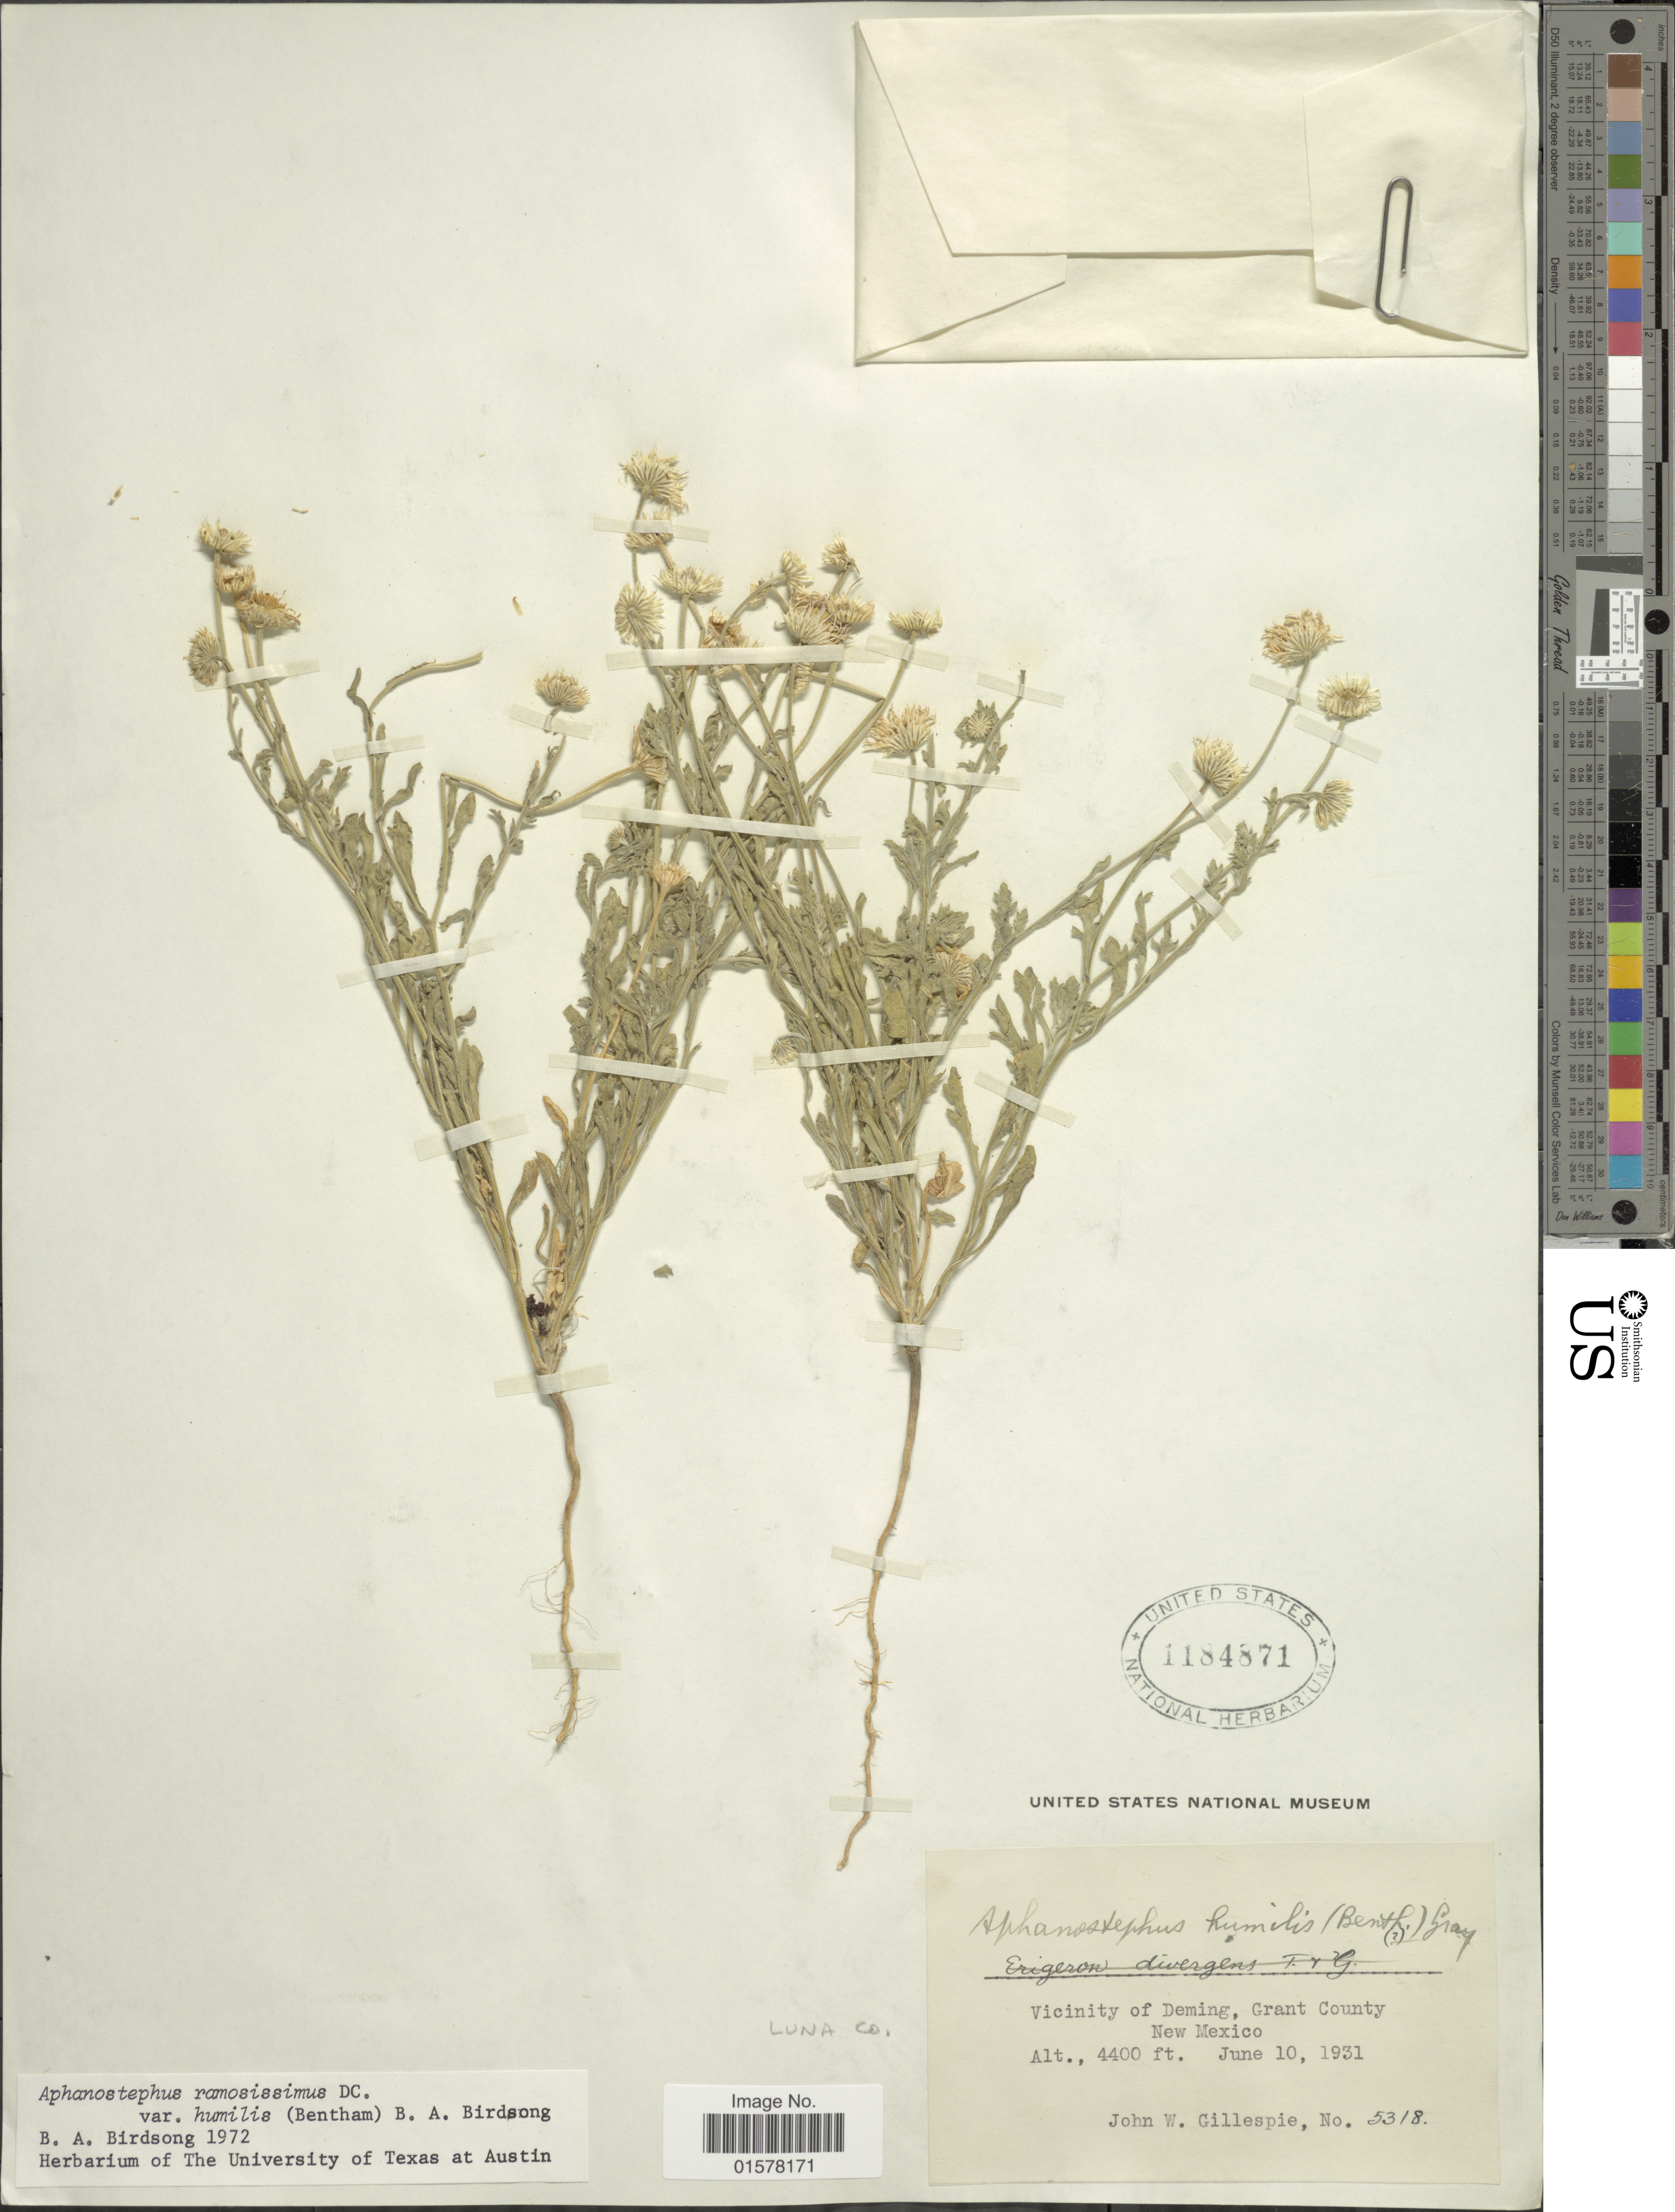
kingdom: Plantae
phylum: Tracheophyta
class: Magnoliopsida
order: Asterales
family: Asteraceae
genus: Aphanostephus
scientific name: Aphanostephus ramosissimus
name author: DC.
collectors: J. W. Gillespie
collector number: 5318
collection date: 1931-06-10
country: United States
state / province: New Mexico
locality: Vicinity of Deming, Grant County. New Mexico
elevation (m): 1341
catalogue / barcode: US 1184871